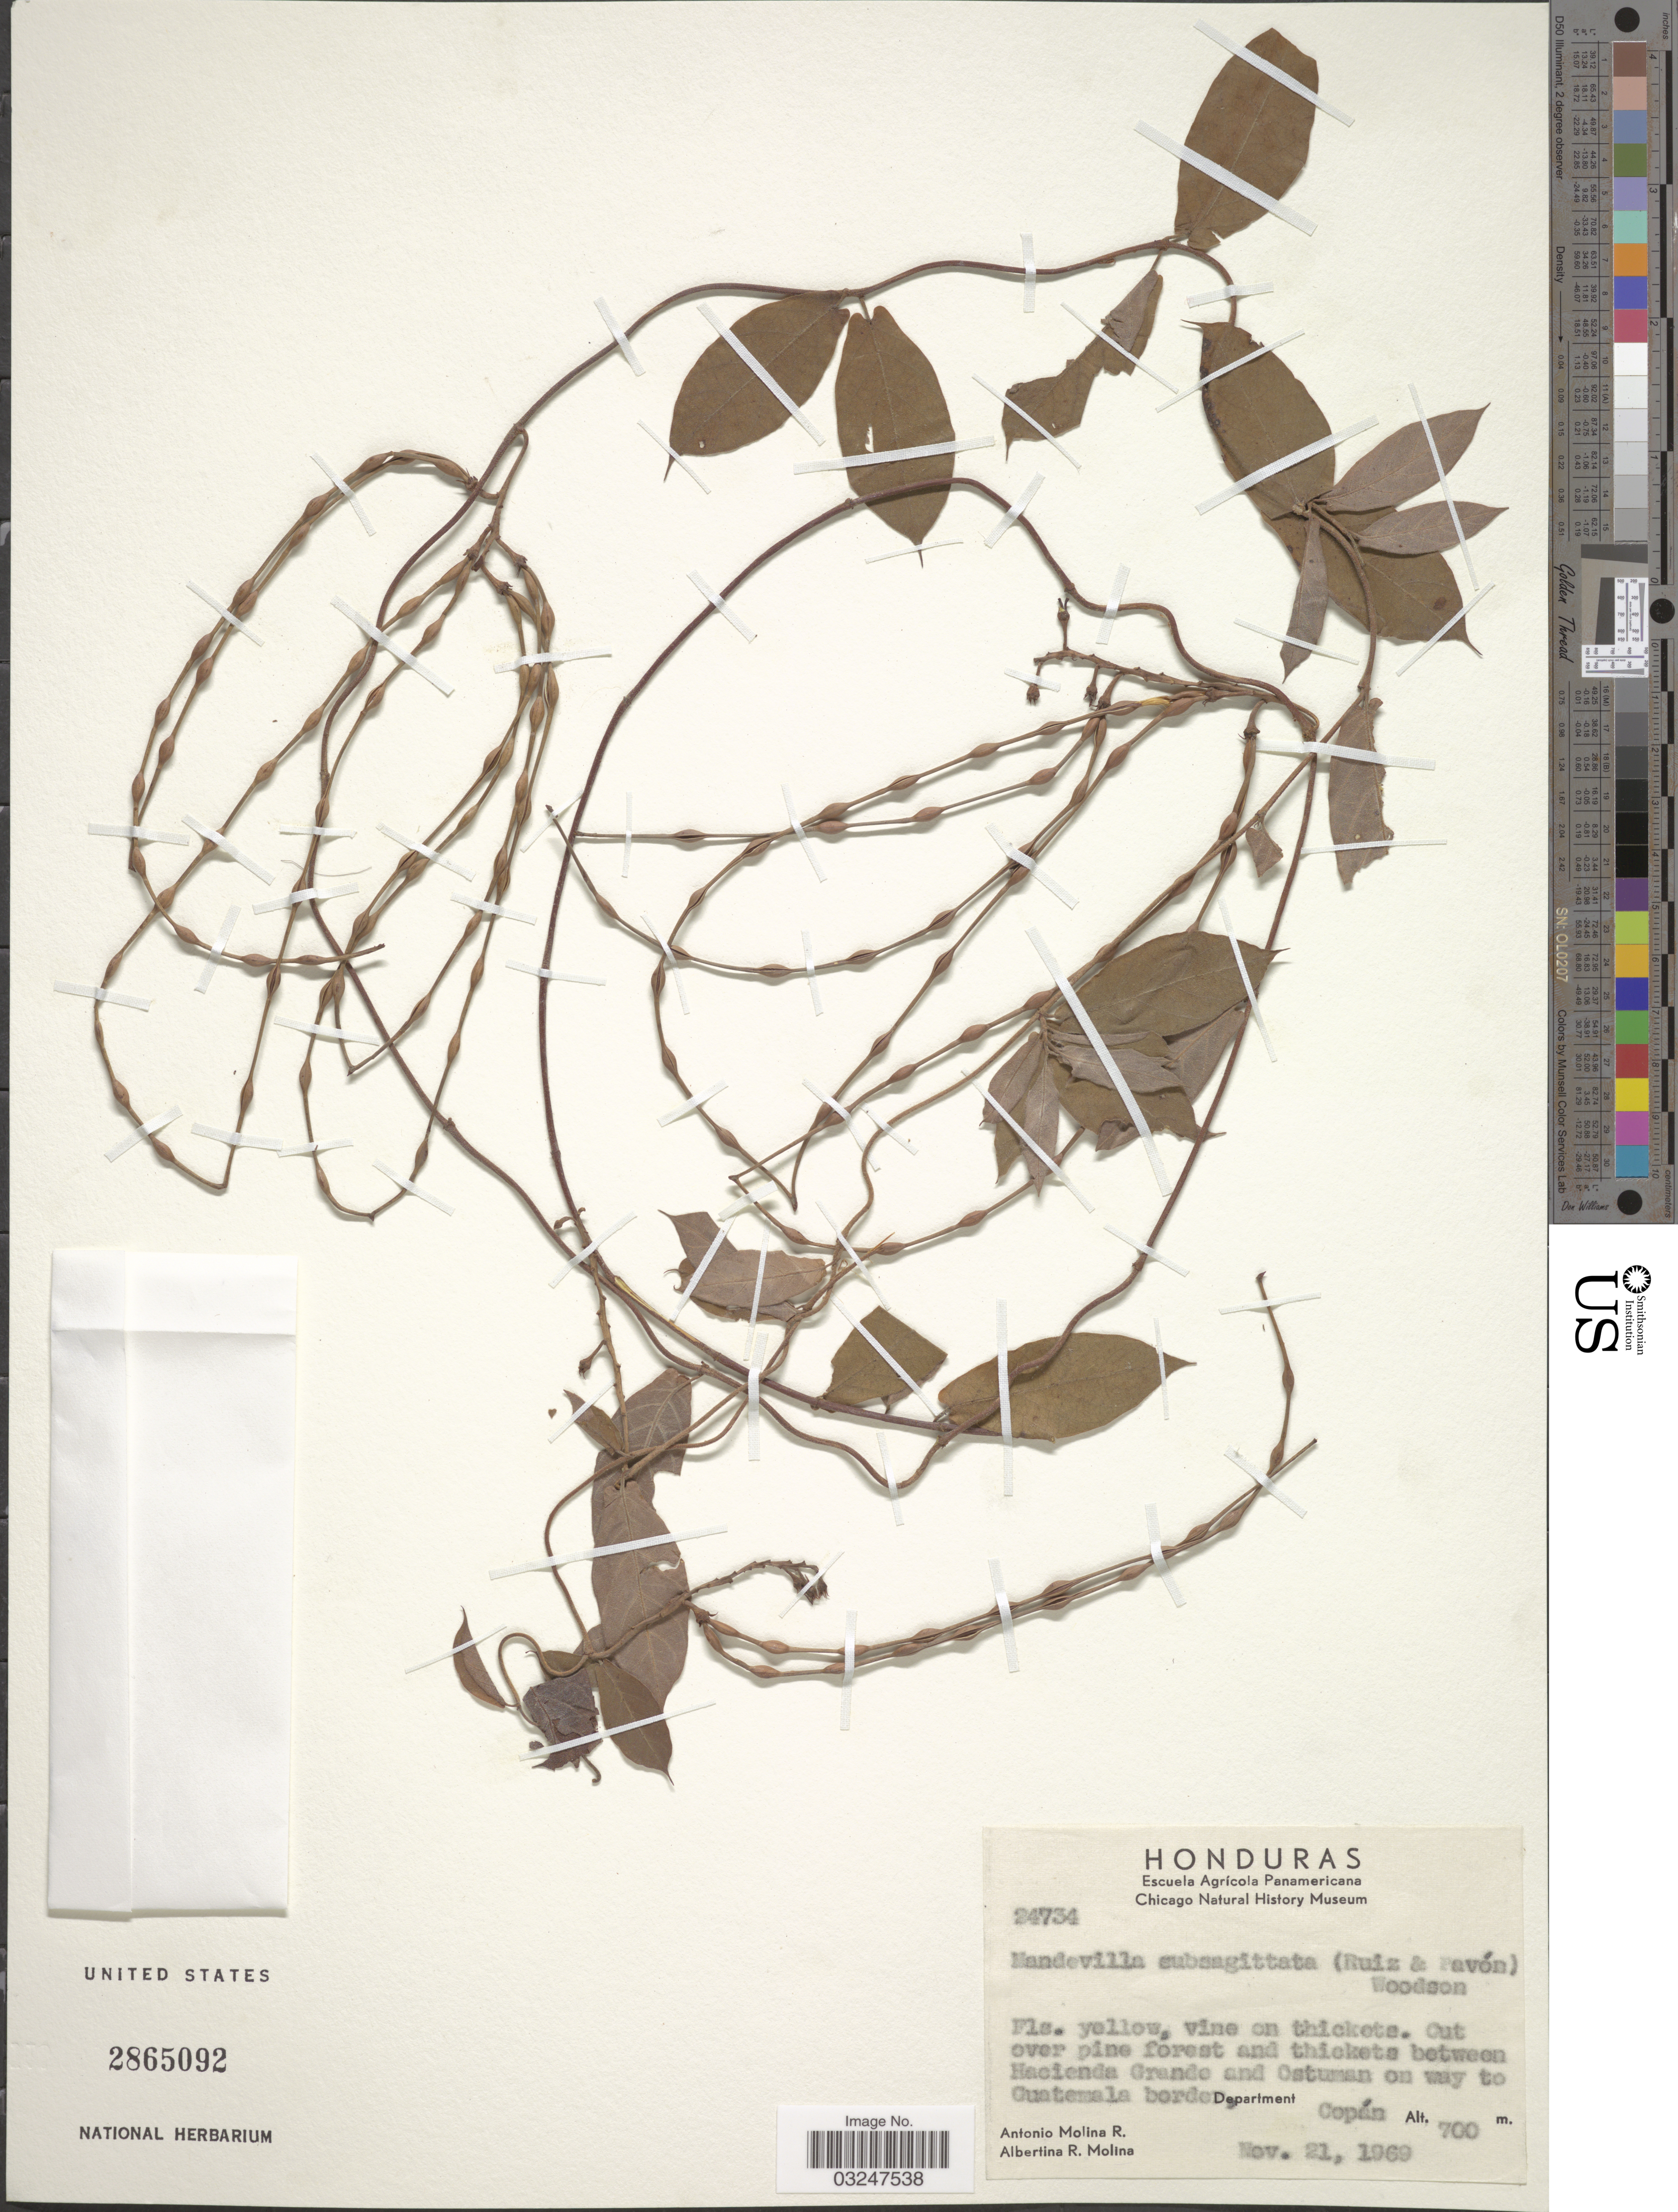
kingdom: Plantae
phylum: Tracheophyta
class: Magnoliopsida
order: Gentianales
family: Apocynaceae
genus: Mandevilla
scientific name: Mandevilla subsagittata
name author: (Ruiz & Pav.) Woodson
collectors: A. Molina R. & A. R. Molina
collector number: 24734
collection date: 1969-11-21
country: Honduras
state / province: Copán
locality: Out over pine forest and thickets between Hacienda Grande and Ostuman on way to Guatemala border. Department Copán.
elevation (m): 700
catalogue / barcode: US 2865092